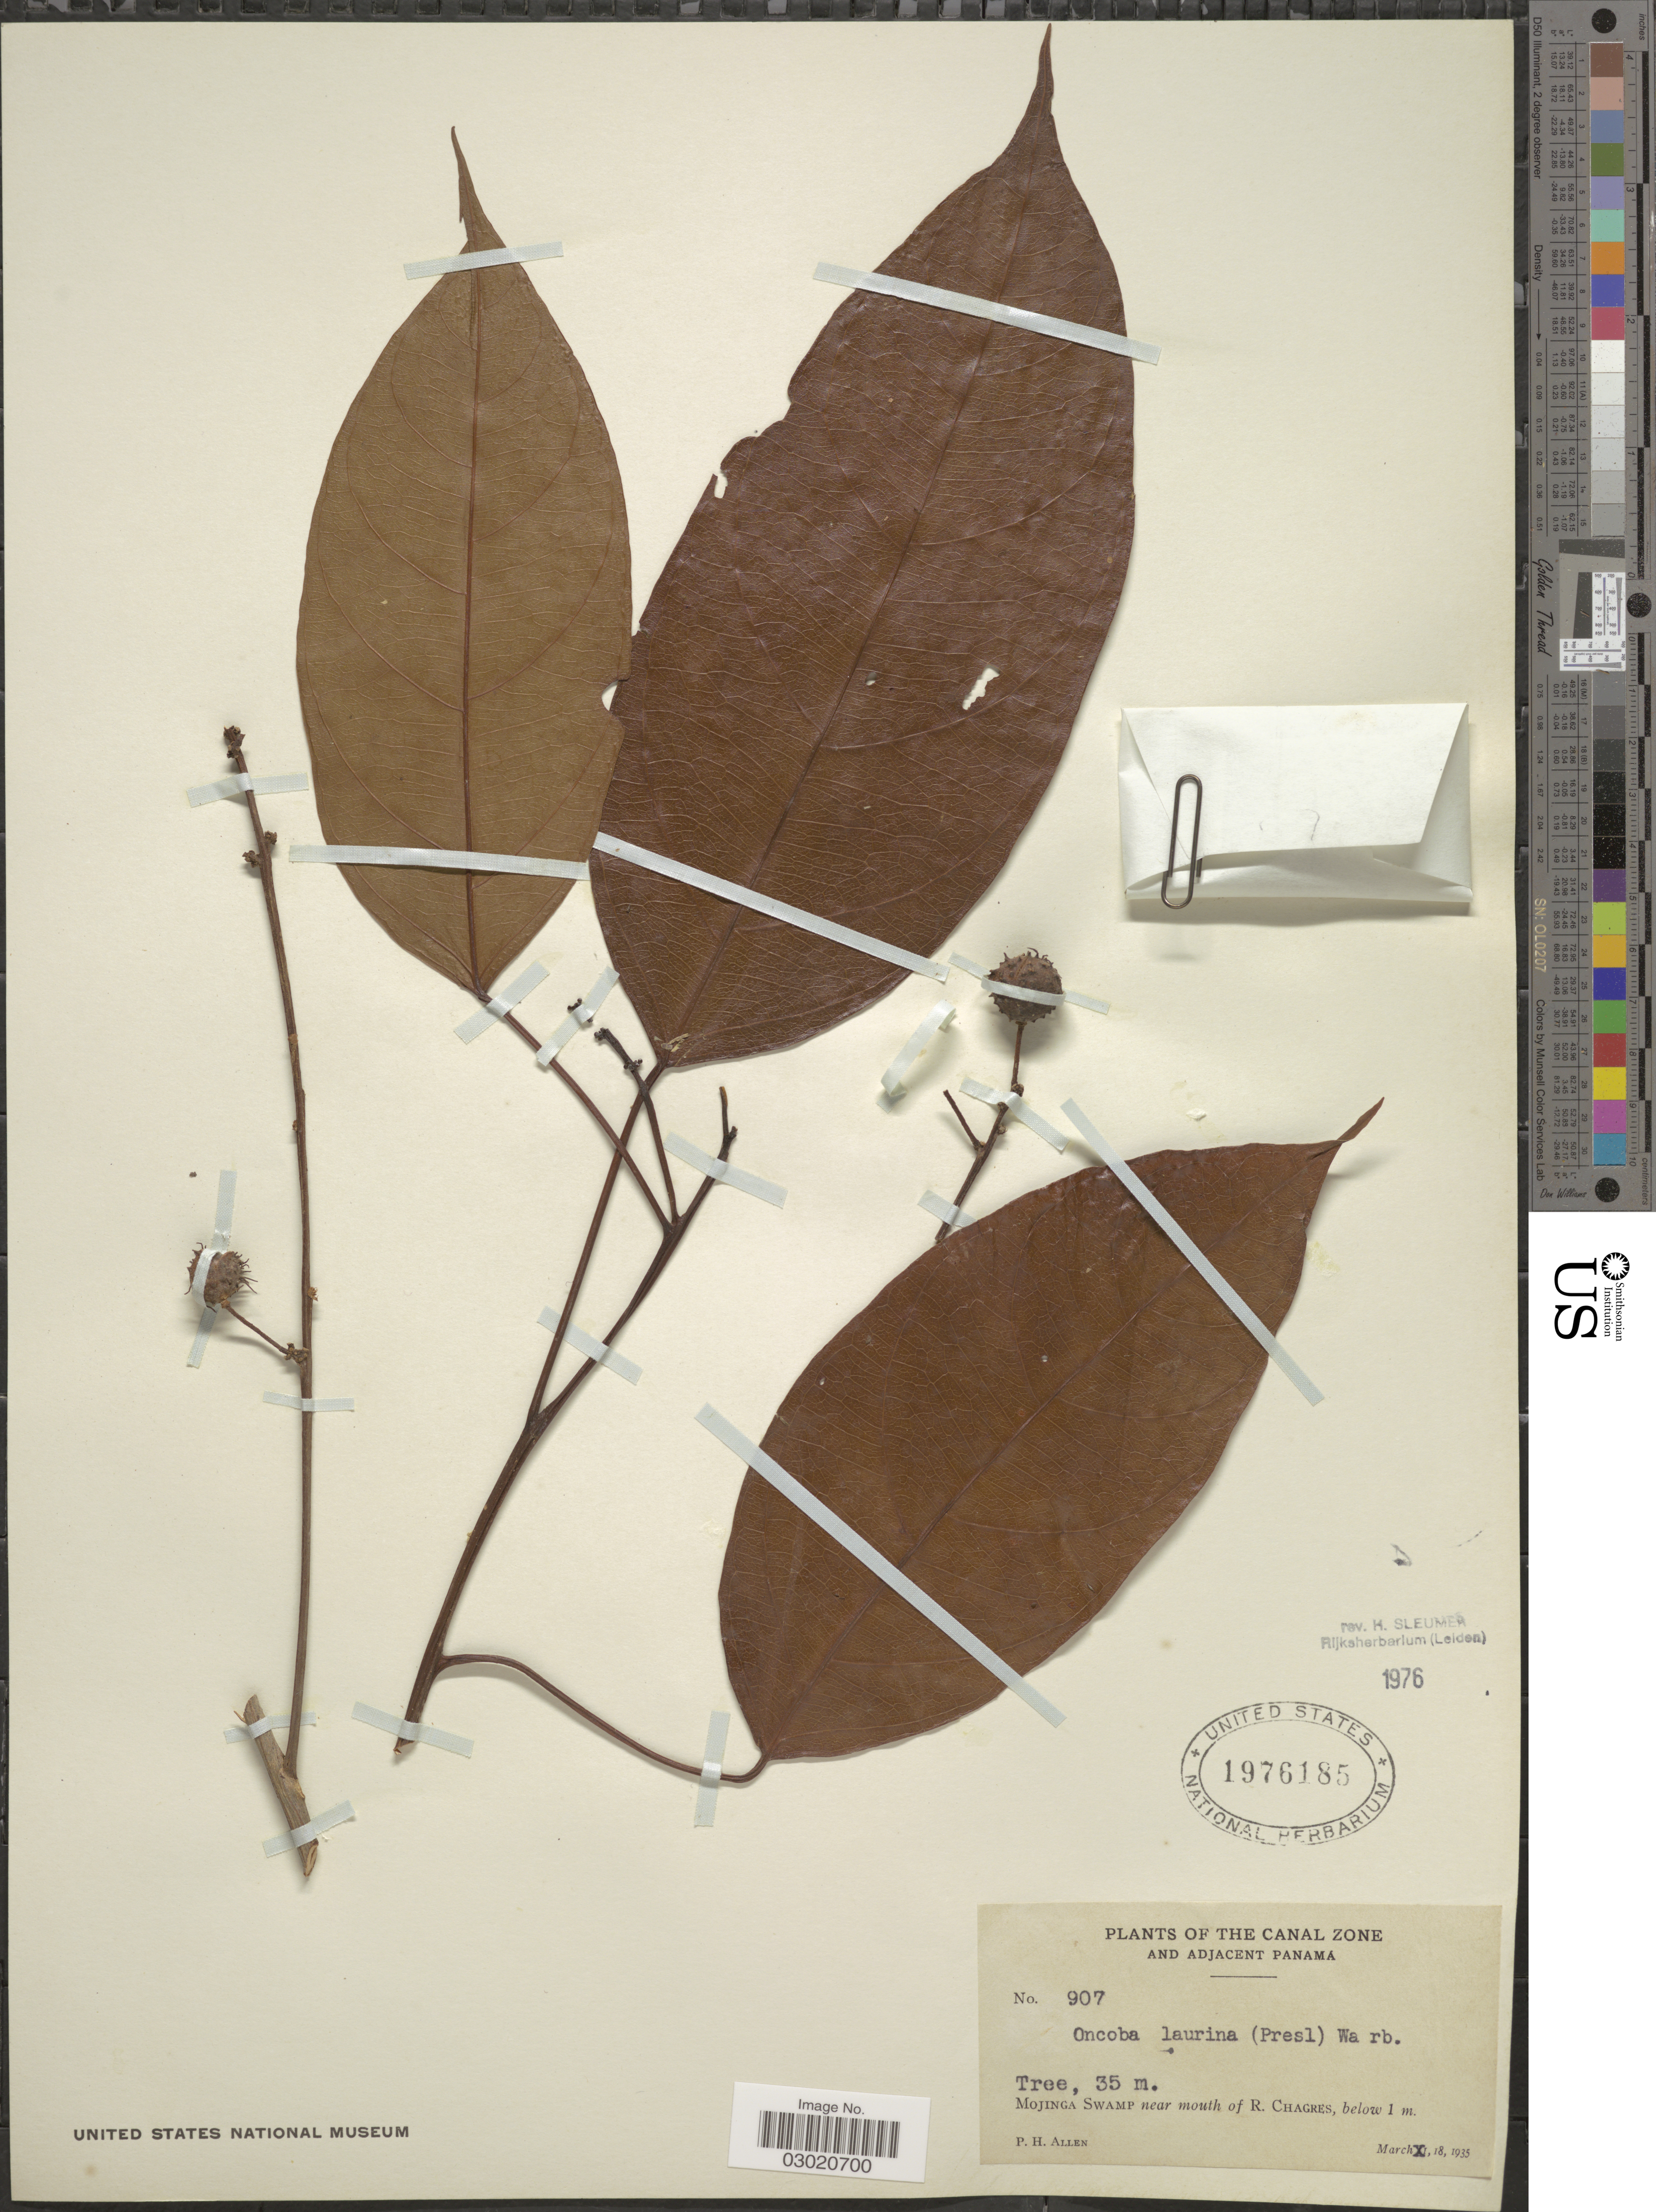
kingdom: Plantae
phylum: Tracheophyta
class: Magnoliopsida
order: Malpighiales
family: Achariaceae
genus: Lindackeria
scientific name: Lindackeria laurina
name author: C. Presl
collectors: P. H. Allen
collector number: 907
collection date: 1935-03-18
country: Panama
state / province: Colón / Panamá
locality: The Canal Zone and Adjacent Panama, Mojinga Swamp near mouth of R. Chagres, below 1 m.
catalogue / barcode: US 1976185